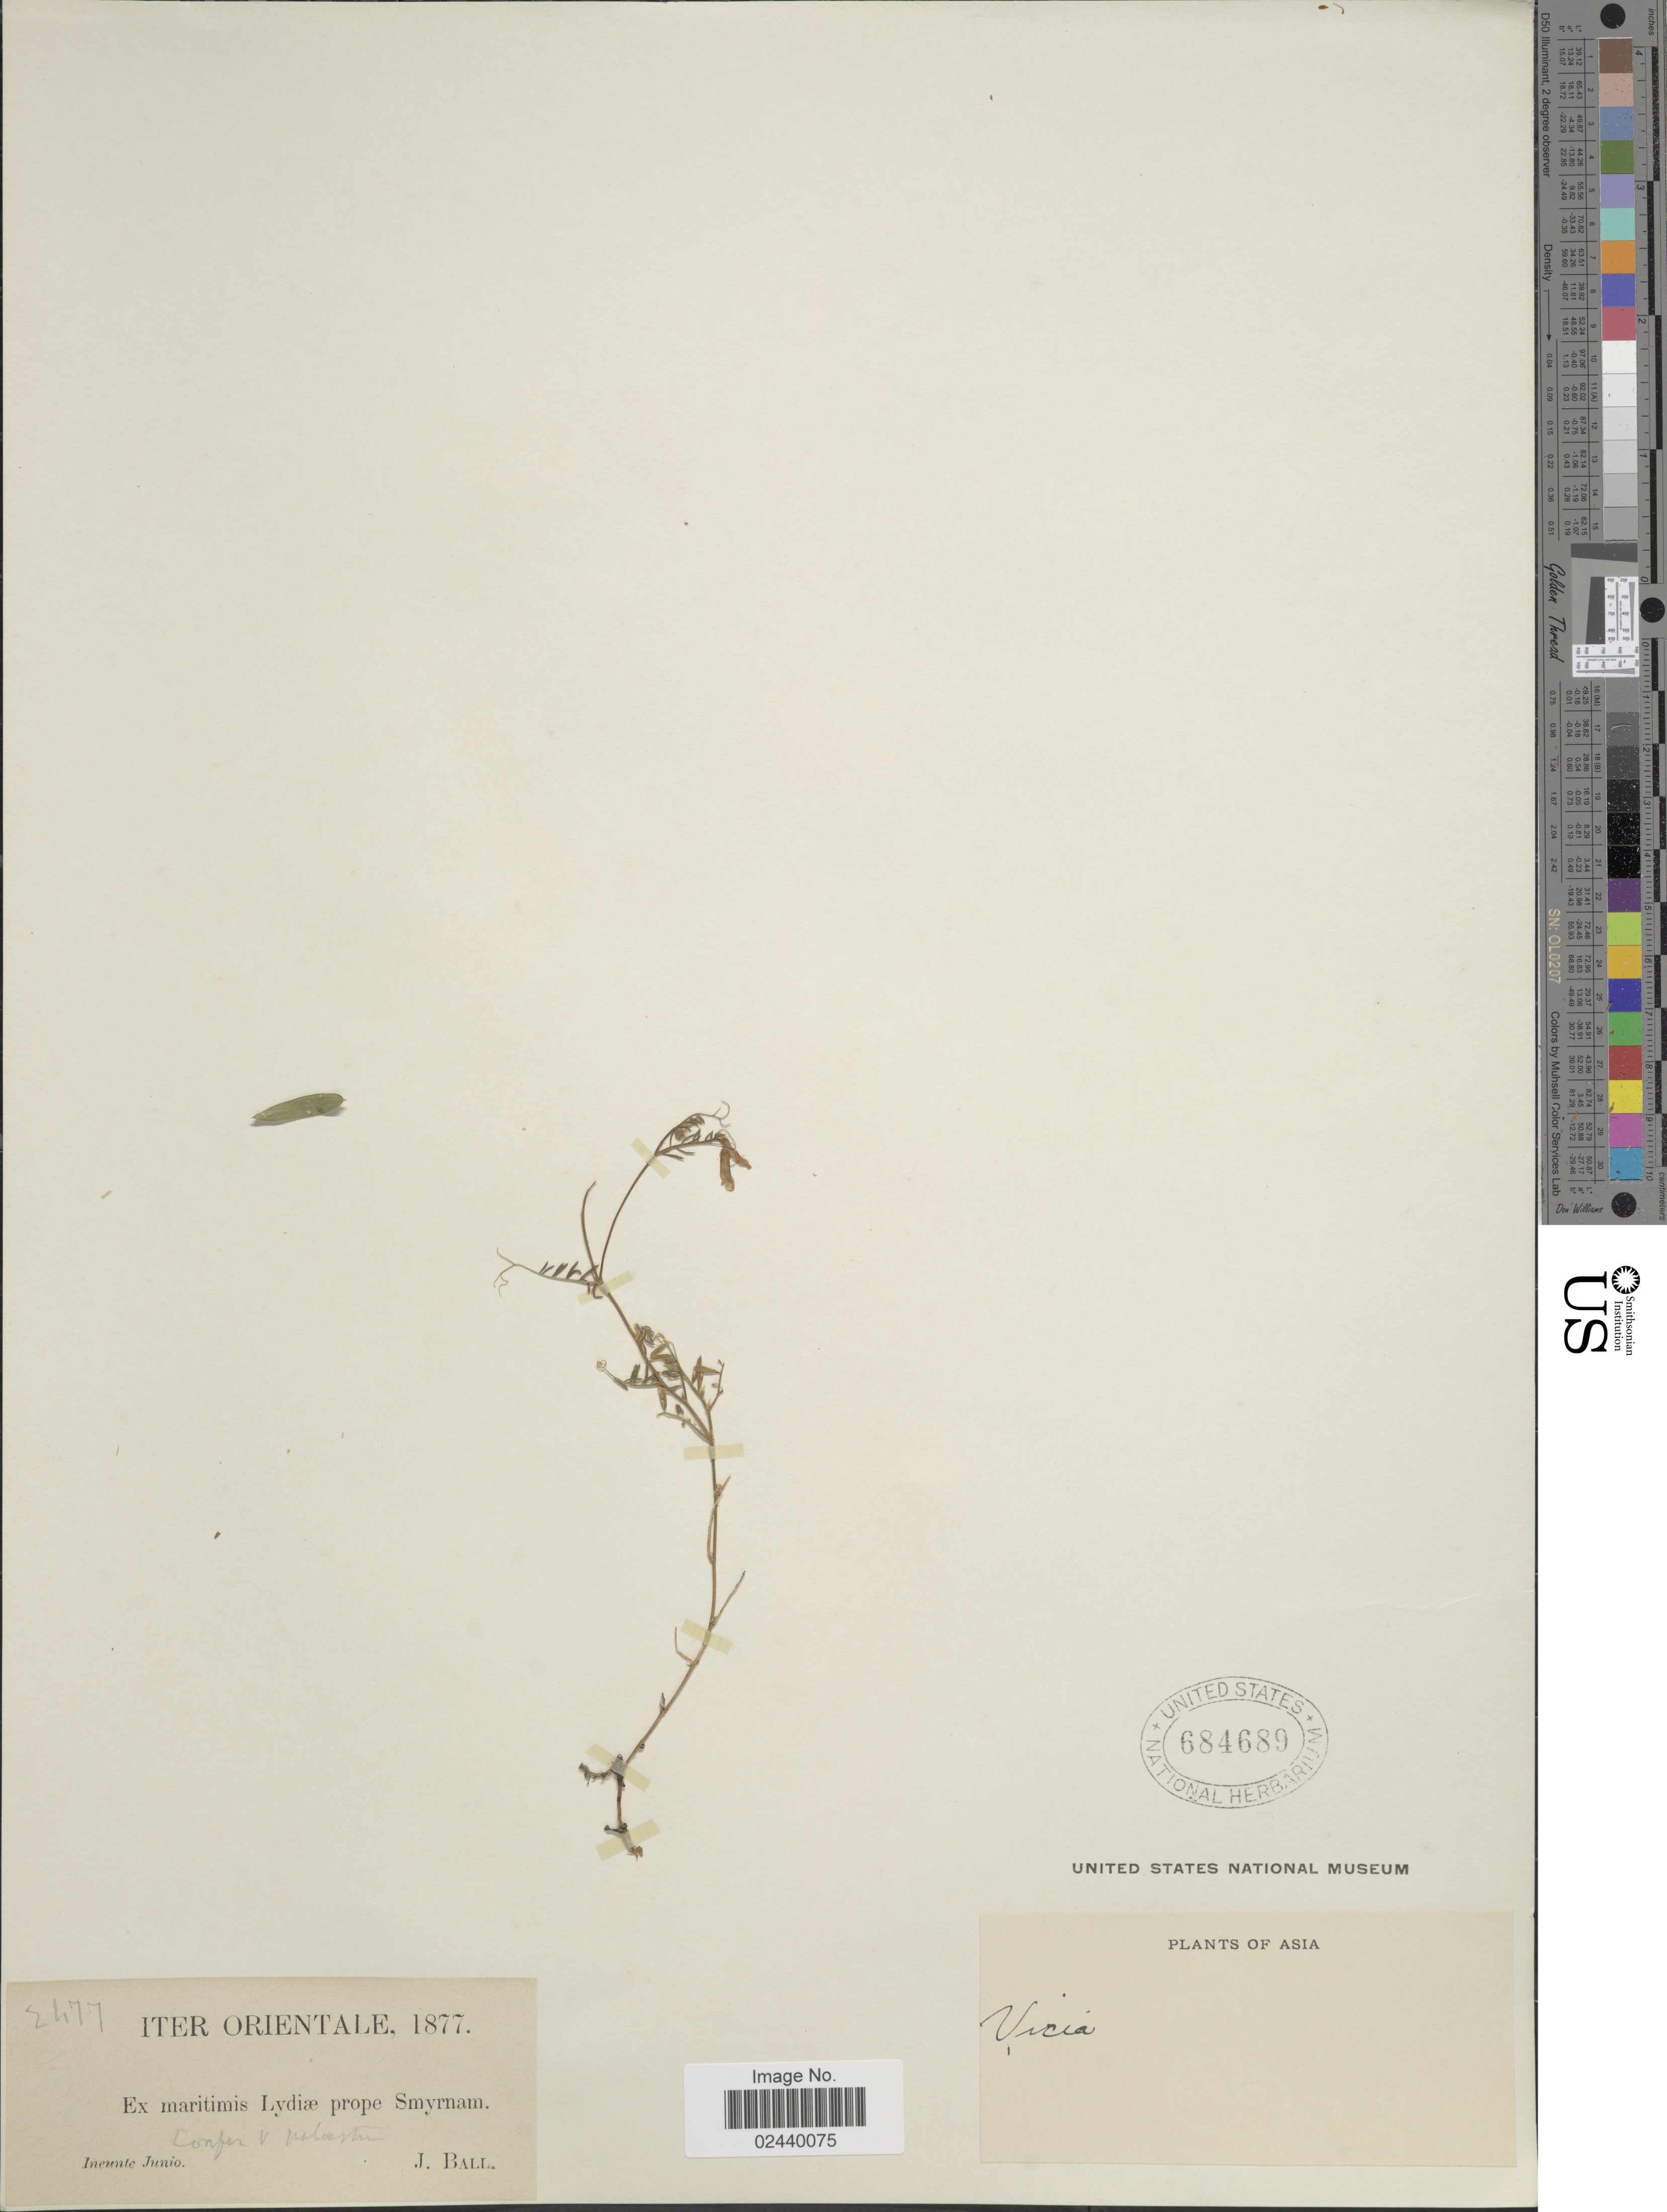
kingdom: Plantae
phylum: Tracheophyta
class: Magnoliopsida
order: Fabales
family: Fabaceae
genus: Vicia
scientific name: Vicia sp.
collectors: J. Ball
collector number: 477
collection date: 1877-06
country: Turkey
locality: Iter Orientale, Ex maritimis Lydiæ prope Smyrnam, Asia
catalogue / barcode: US 684689